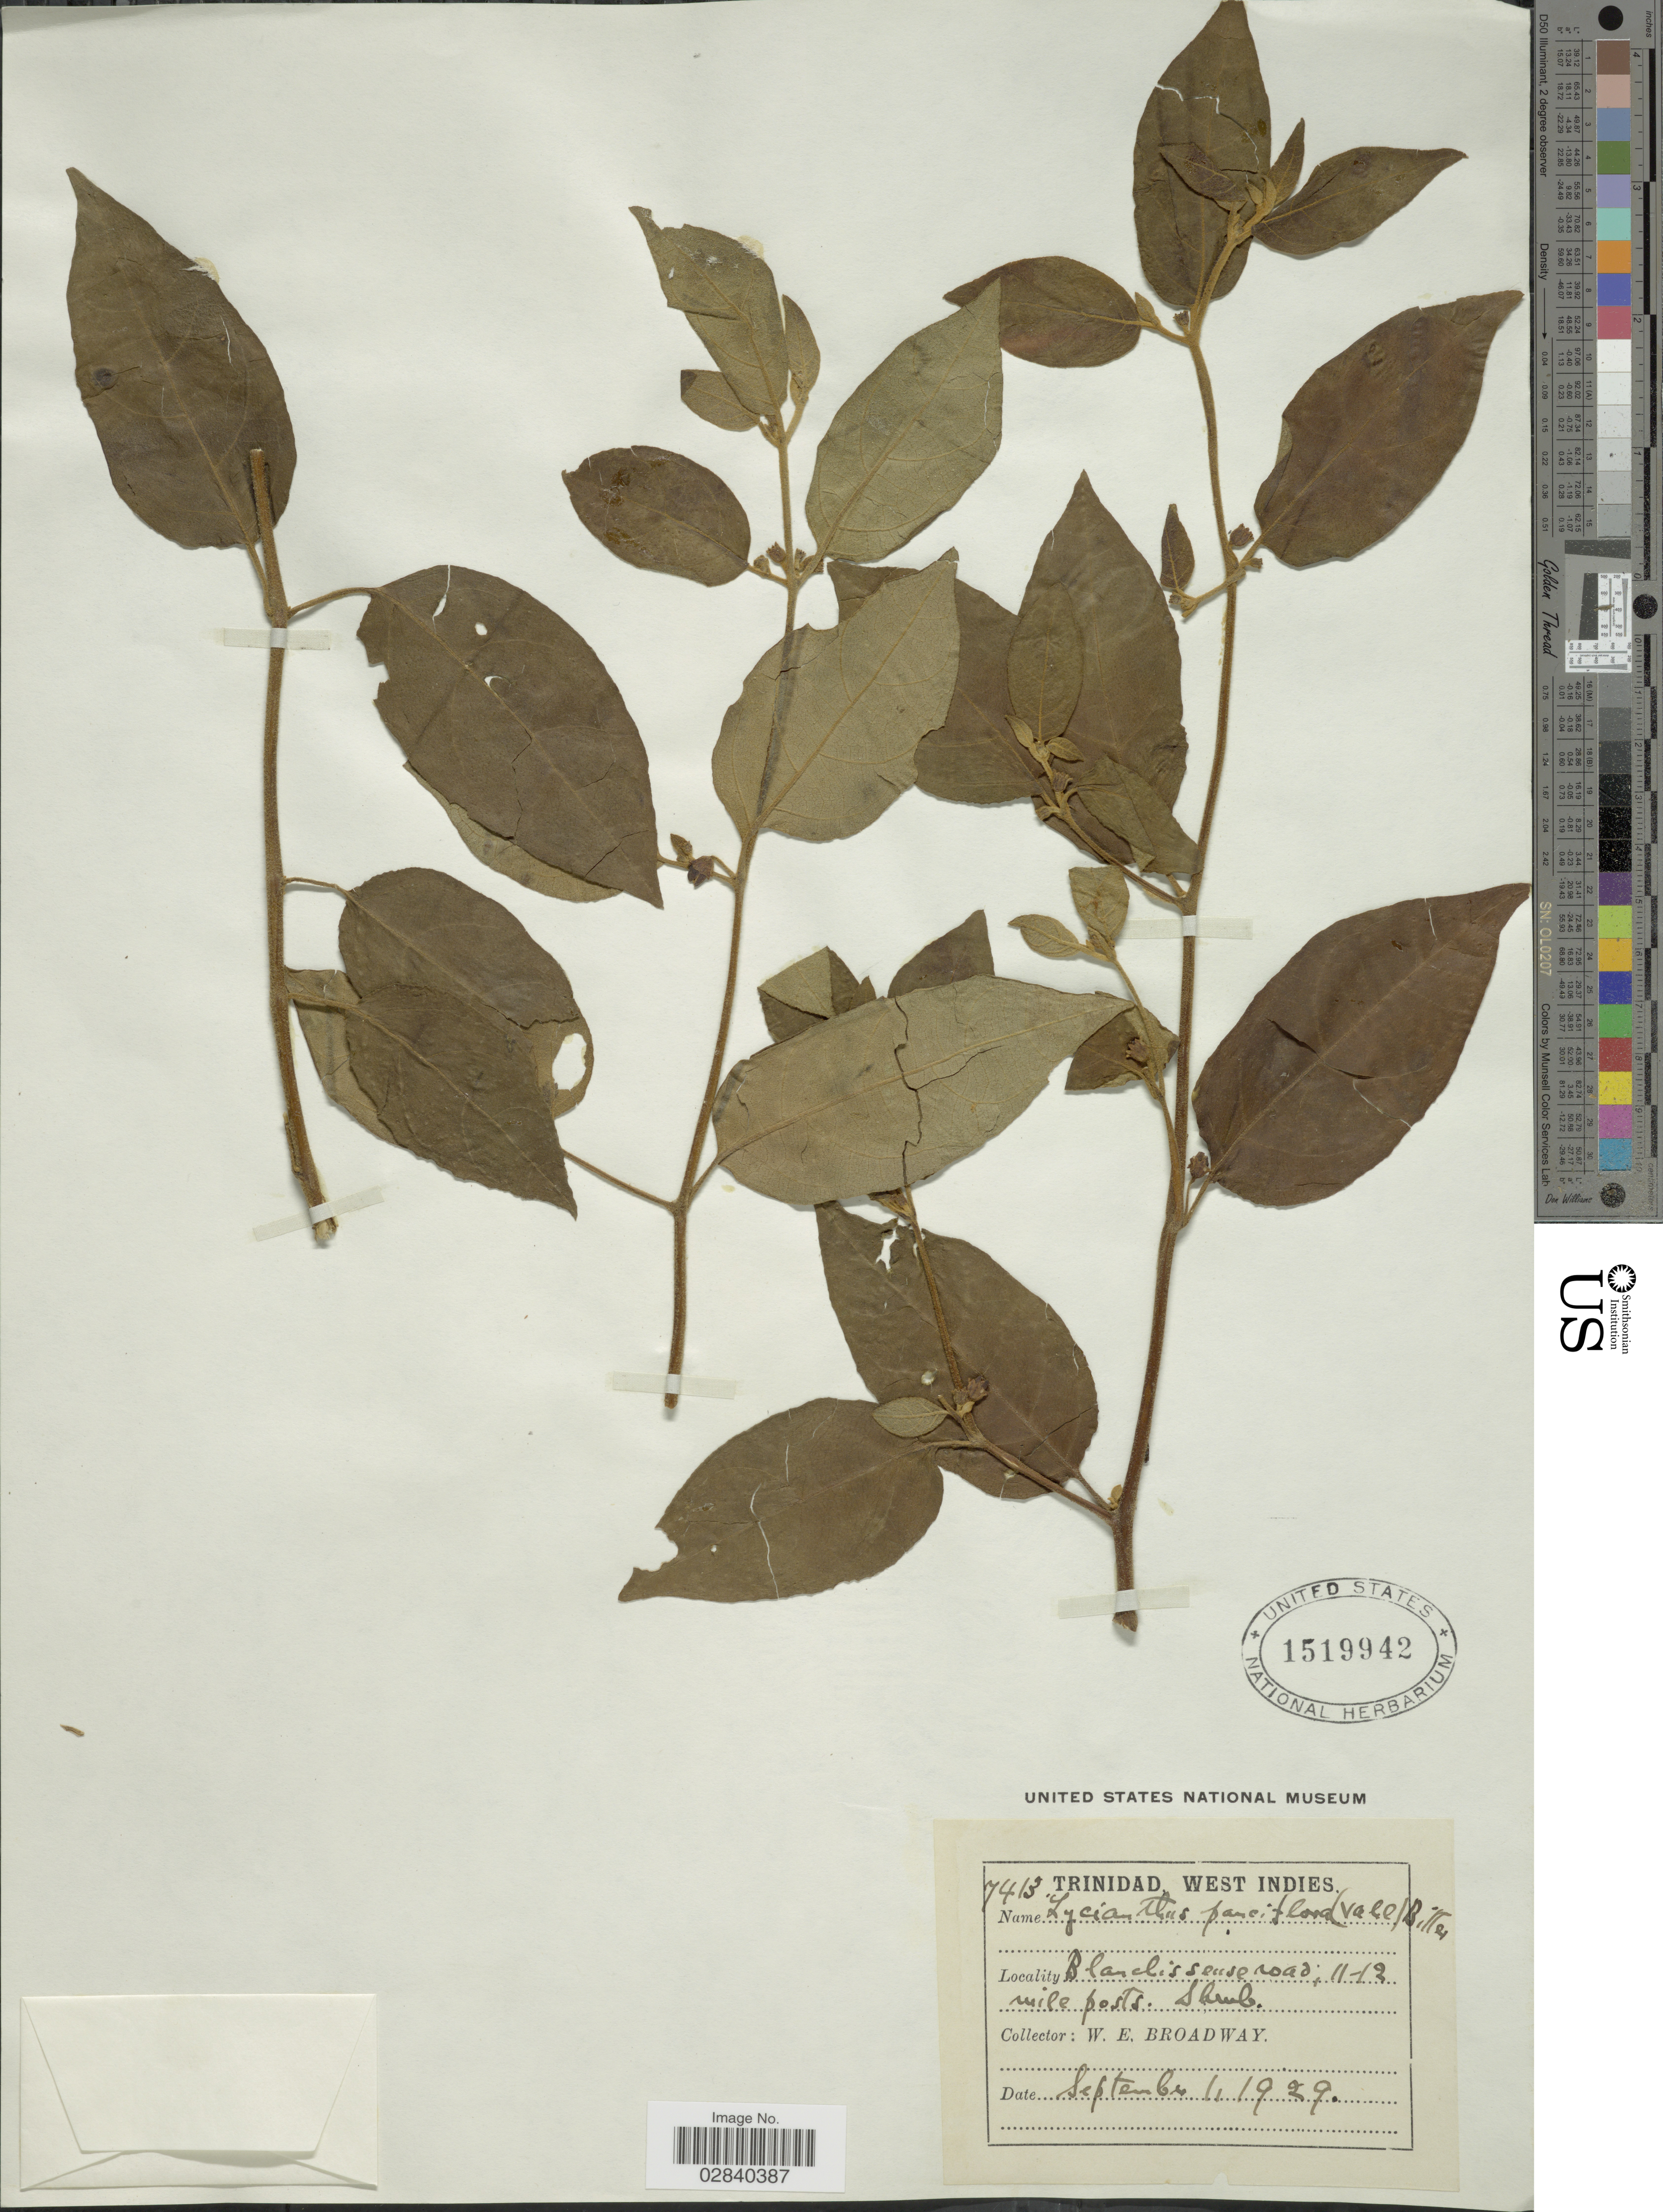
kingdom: Plantae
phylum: Tracheophyta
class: Magnoliopsida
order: Solanales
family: Solanaceae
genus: Lycianthes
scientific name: Lycianthes pauciflora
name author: (Vahl) Bitter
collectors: W. E. Broadway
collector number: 7413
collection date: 1929-09-01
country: Trinidad and Tobago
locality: Trinidad, West Indies. Blanchisseuse road; 11-12 mile posts.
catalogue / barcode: US 1519942